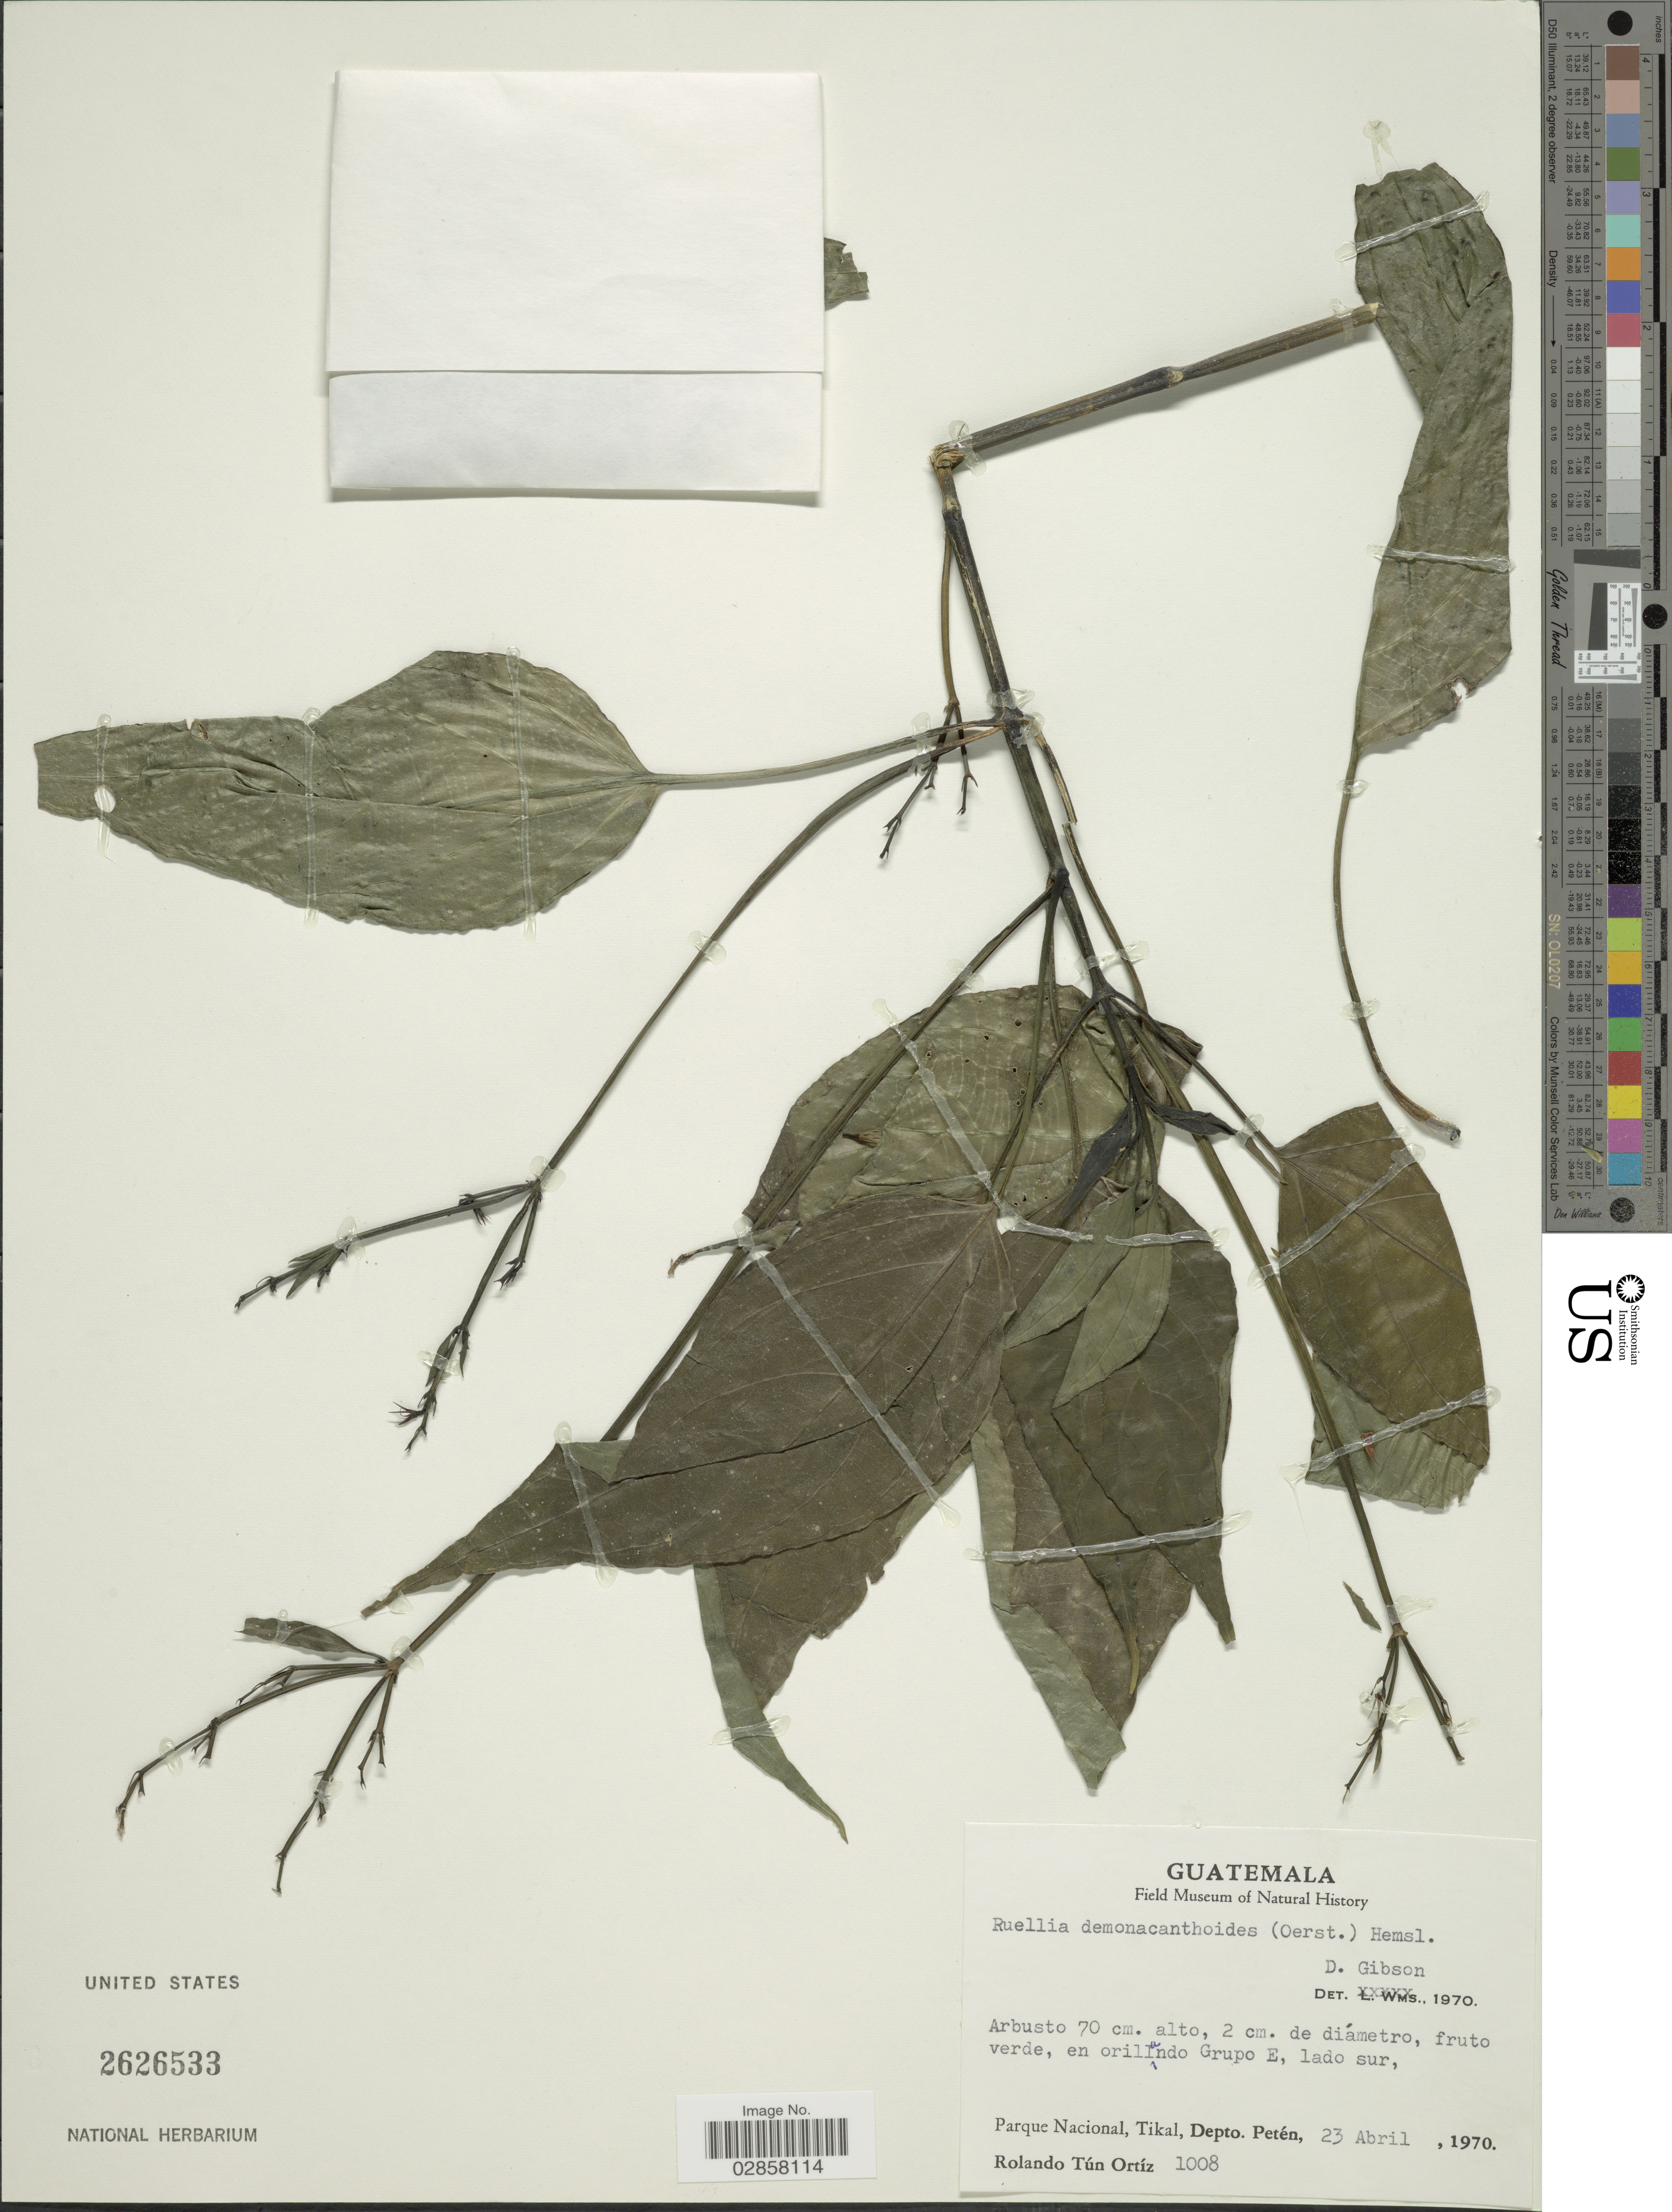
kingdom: Plantae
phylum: Tracheophyta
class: Magnoliopsida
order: Lamiales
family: Acanthaceae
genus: Ruellia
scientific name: Ruellia stemonacanthoides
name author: (Oerst.) Hemsl.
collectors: R. T. Ortíz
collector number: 1008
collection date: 1970-04-23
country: Guatemala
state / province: El Petén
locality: En orillando Grupe E, lado sur, Parque Nacional, Tikal, Depto. Petén.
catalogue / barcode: US 2626533